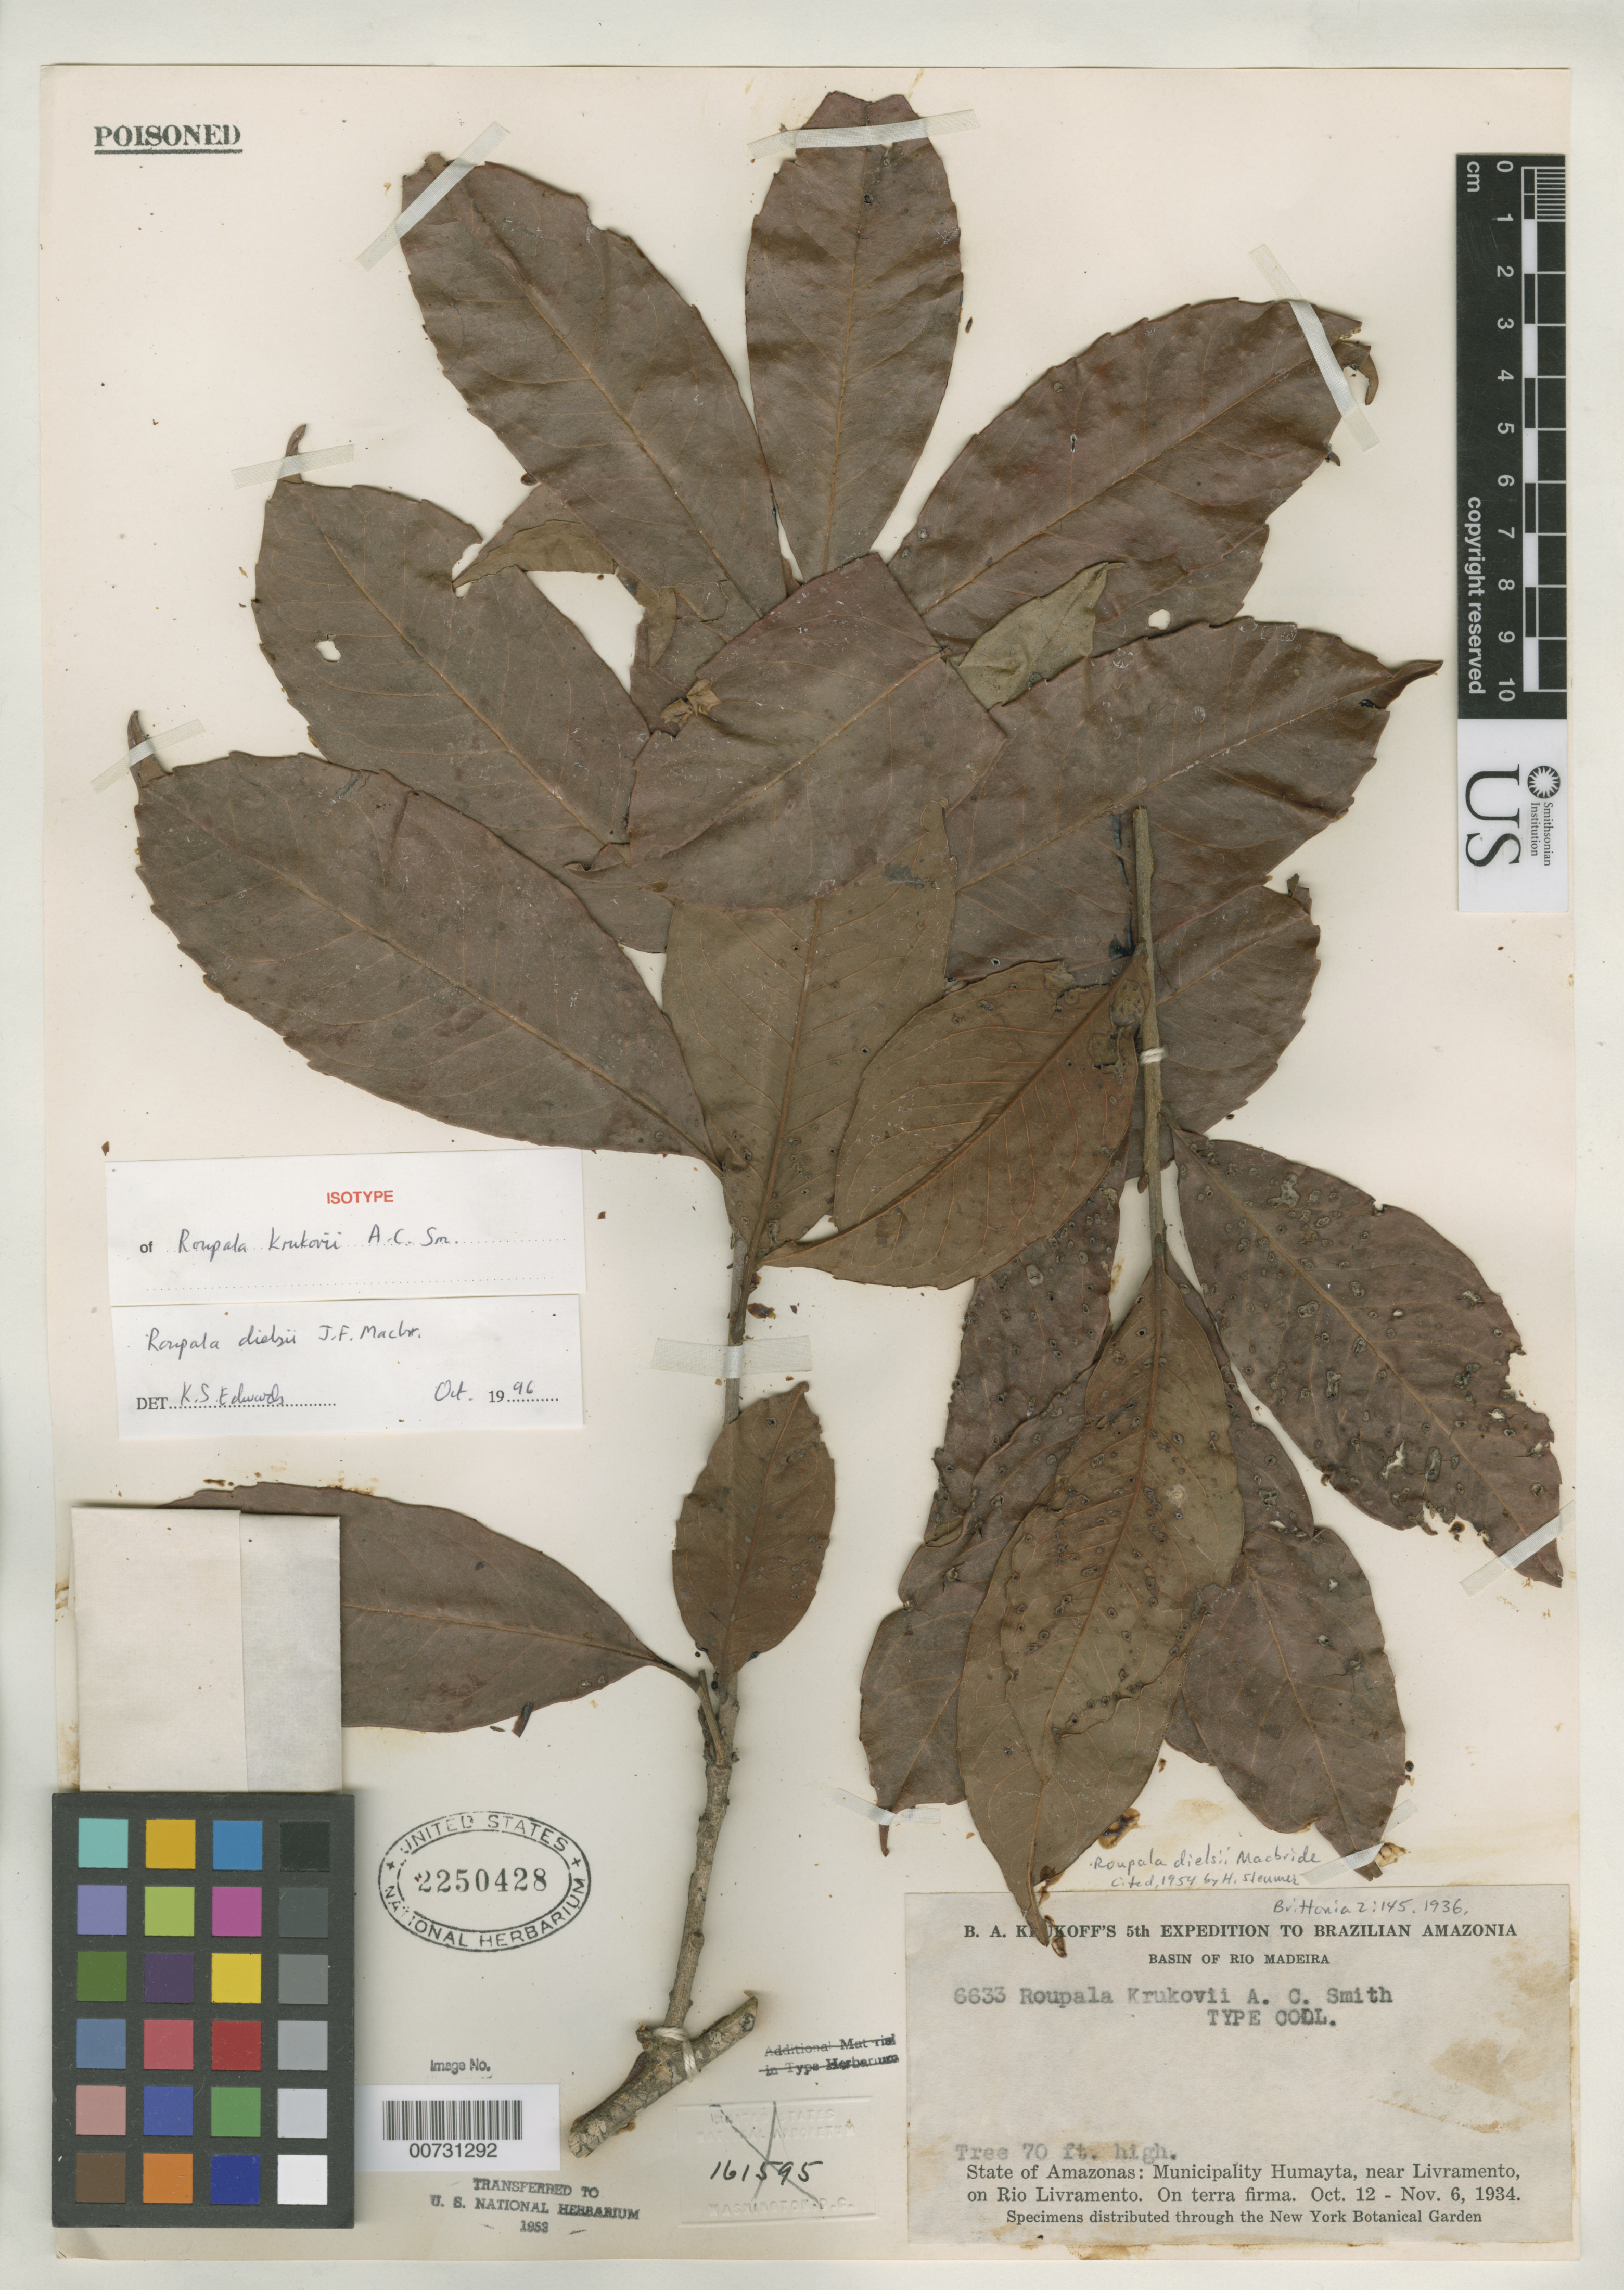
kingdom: Plantae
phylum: Tracheophyta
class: Magnoliopsida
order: Proteales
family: Proteaceae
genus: Roupala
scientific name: Roupala krukovii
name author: A.C. Sm.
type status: Isotype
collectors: B. A. Krukoff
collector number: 6633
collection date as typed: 12 Oct 1934 to 06 Nov 1934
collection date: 1934-10-12/1934-11-06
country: Brazil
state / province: Amazonas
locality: Brazilian Amazonia, basin of Rio Madeira. State of Amazonas: Municipality Humayta, near Livramento, on Rio Livramento.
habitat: On terra firma.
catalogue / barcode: US 2250428